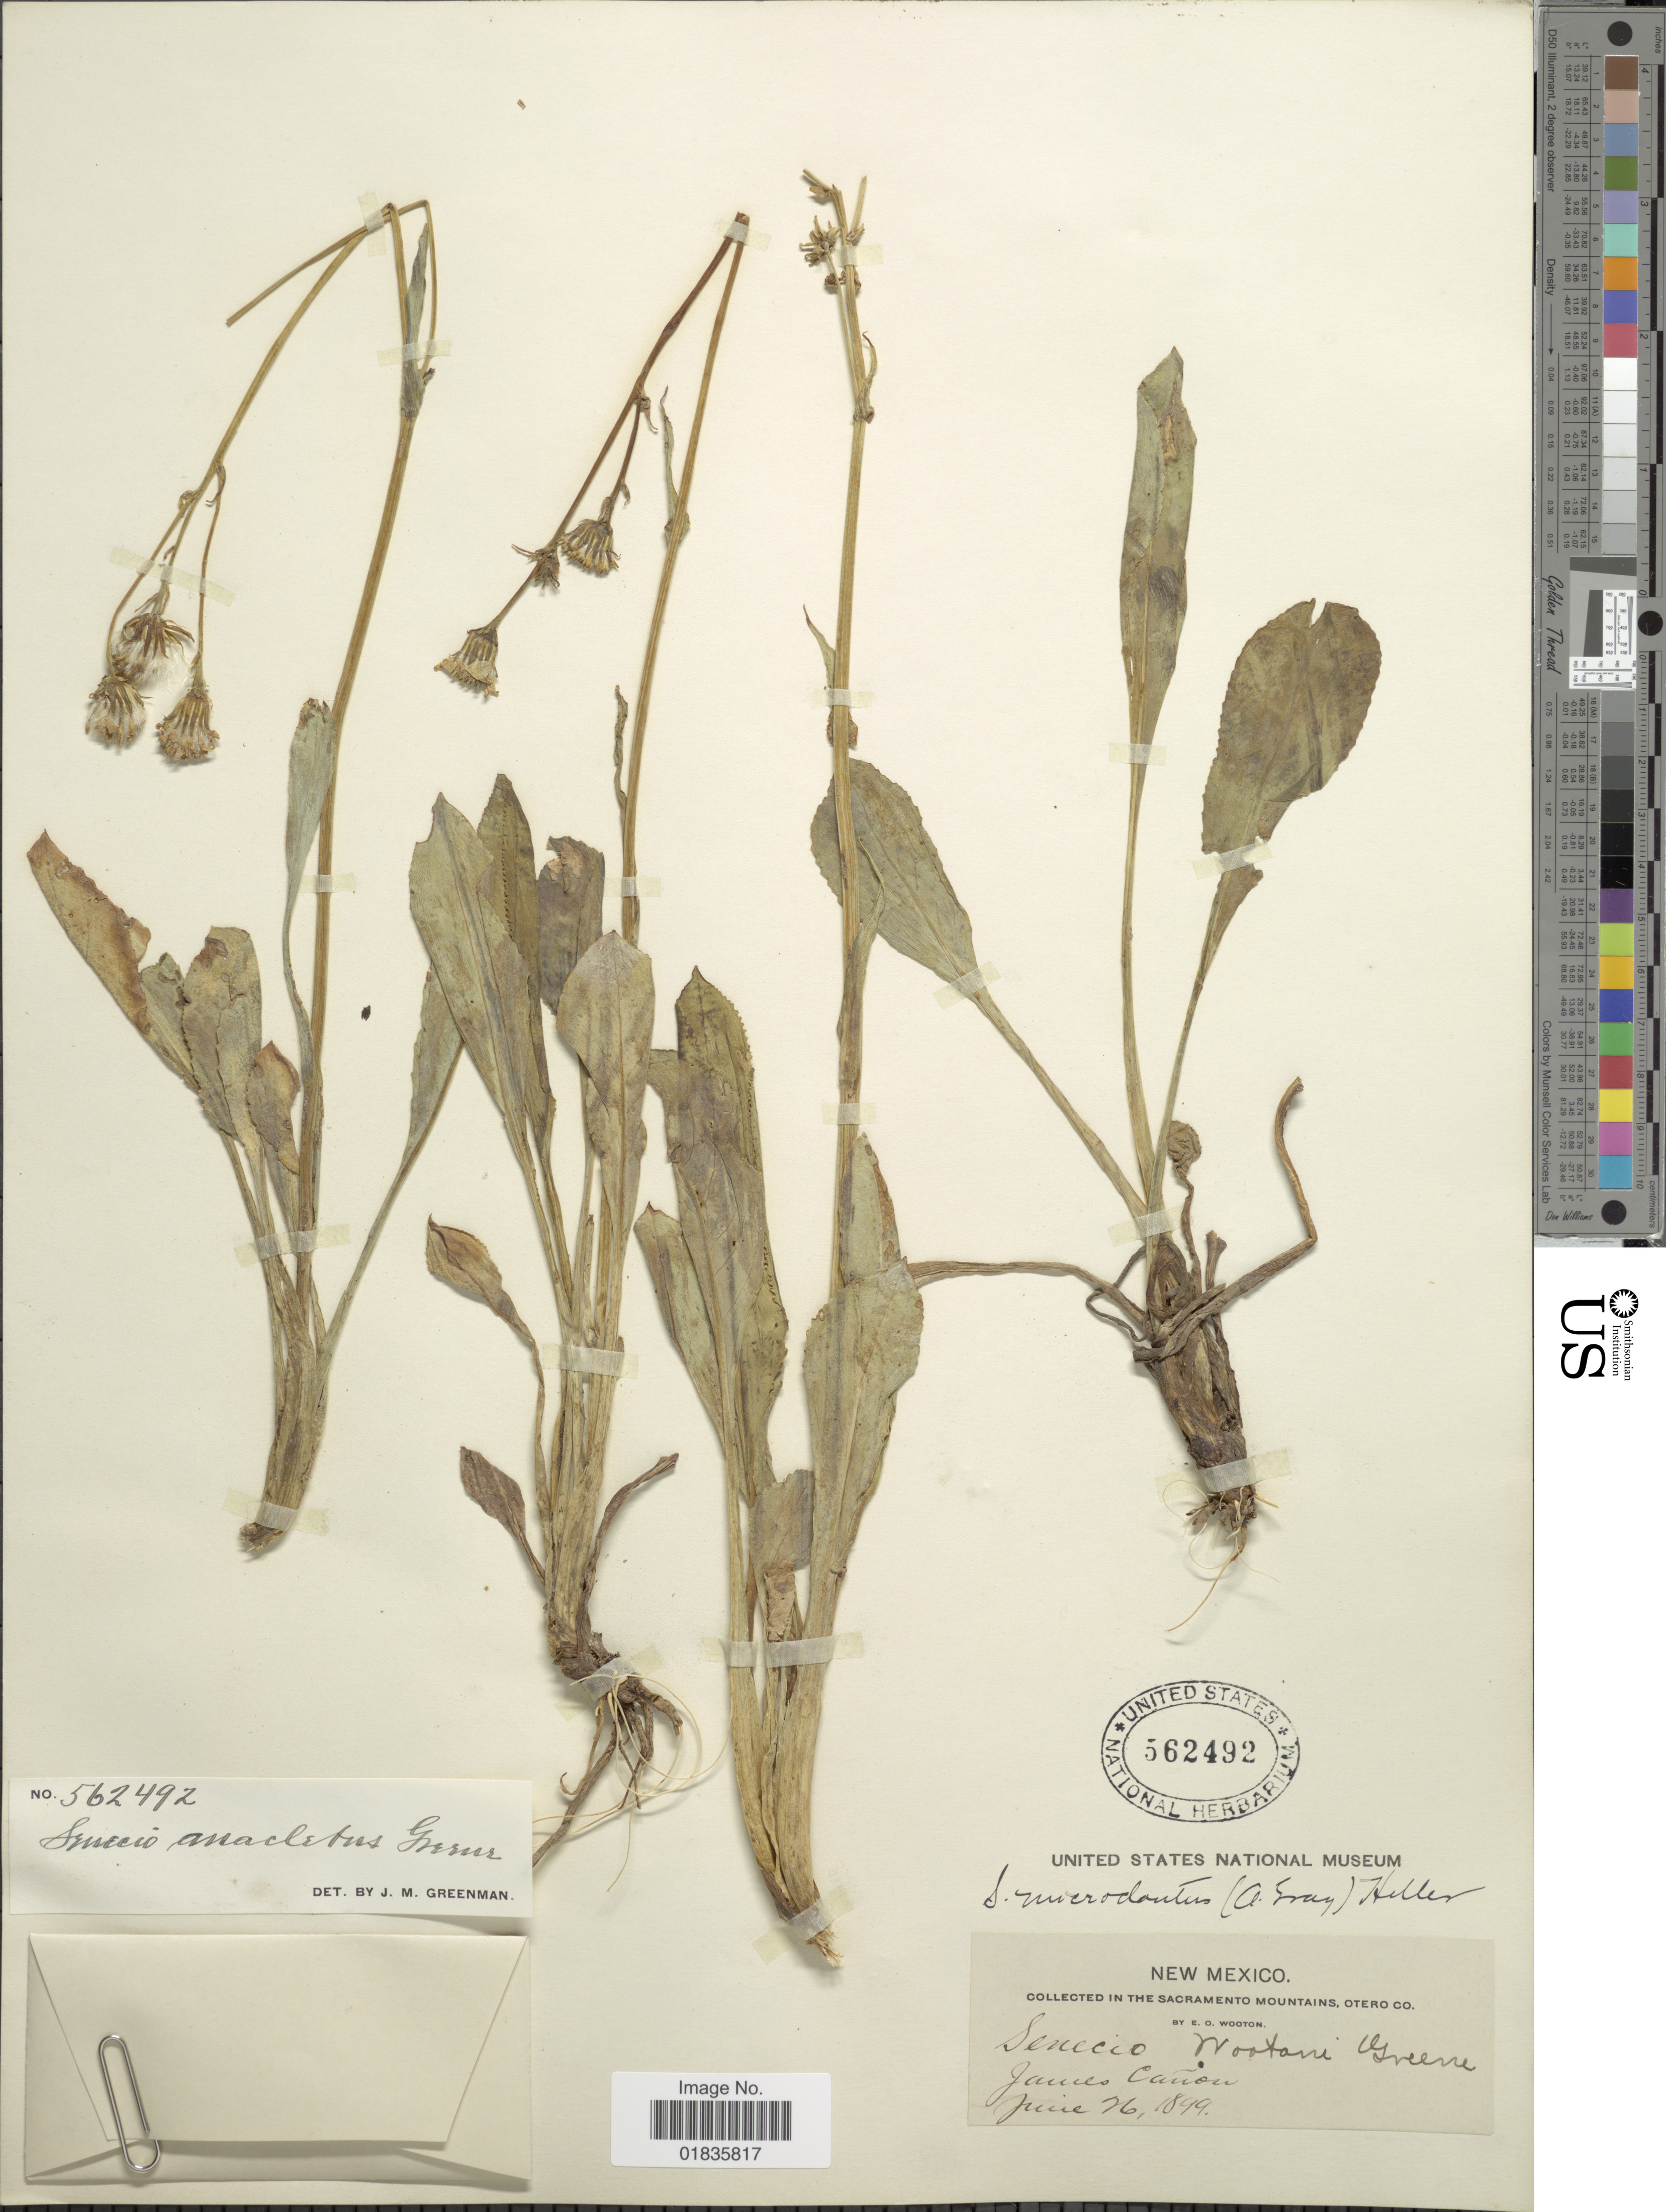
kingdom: Plantae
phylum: Tracheophyta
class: Magnoliopsida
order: Asterales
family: Asteraceae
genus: Senecio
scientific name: Senecio wootonii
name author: Greene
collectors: E. O. Wooton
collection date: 1899-06-26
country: United States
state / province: New Mexico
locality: In the Sacramento Mountains, Otero Co., James Cañon.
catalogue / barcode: US 562492